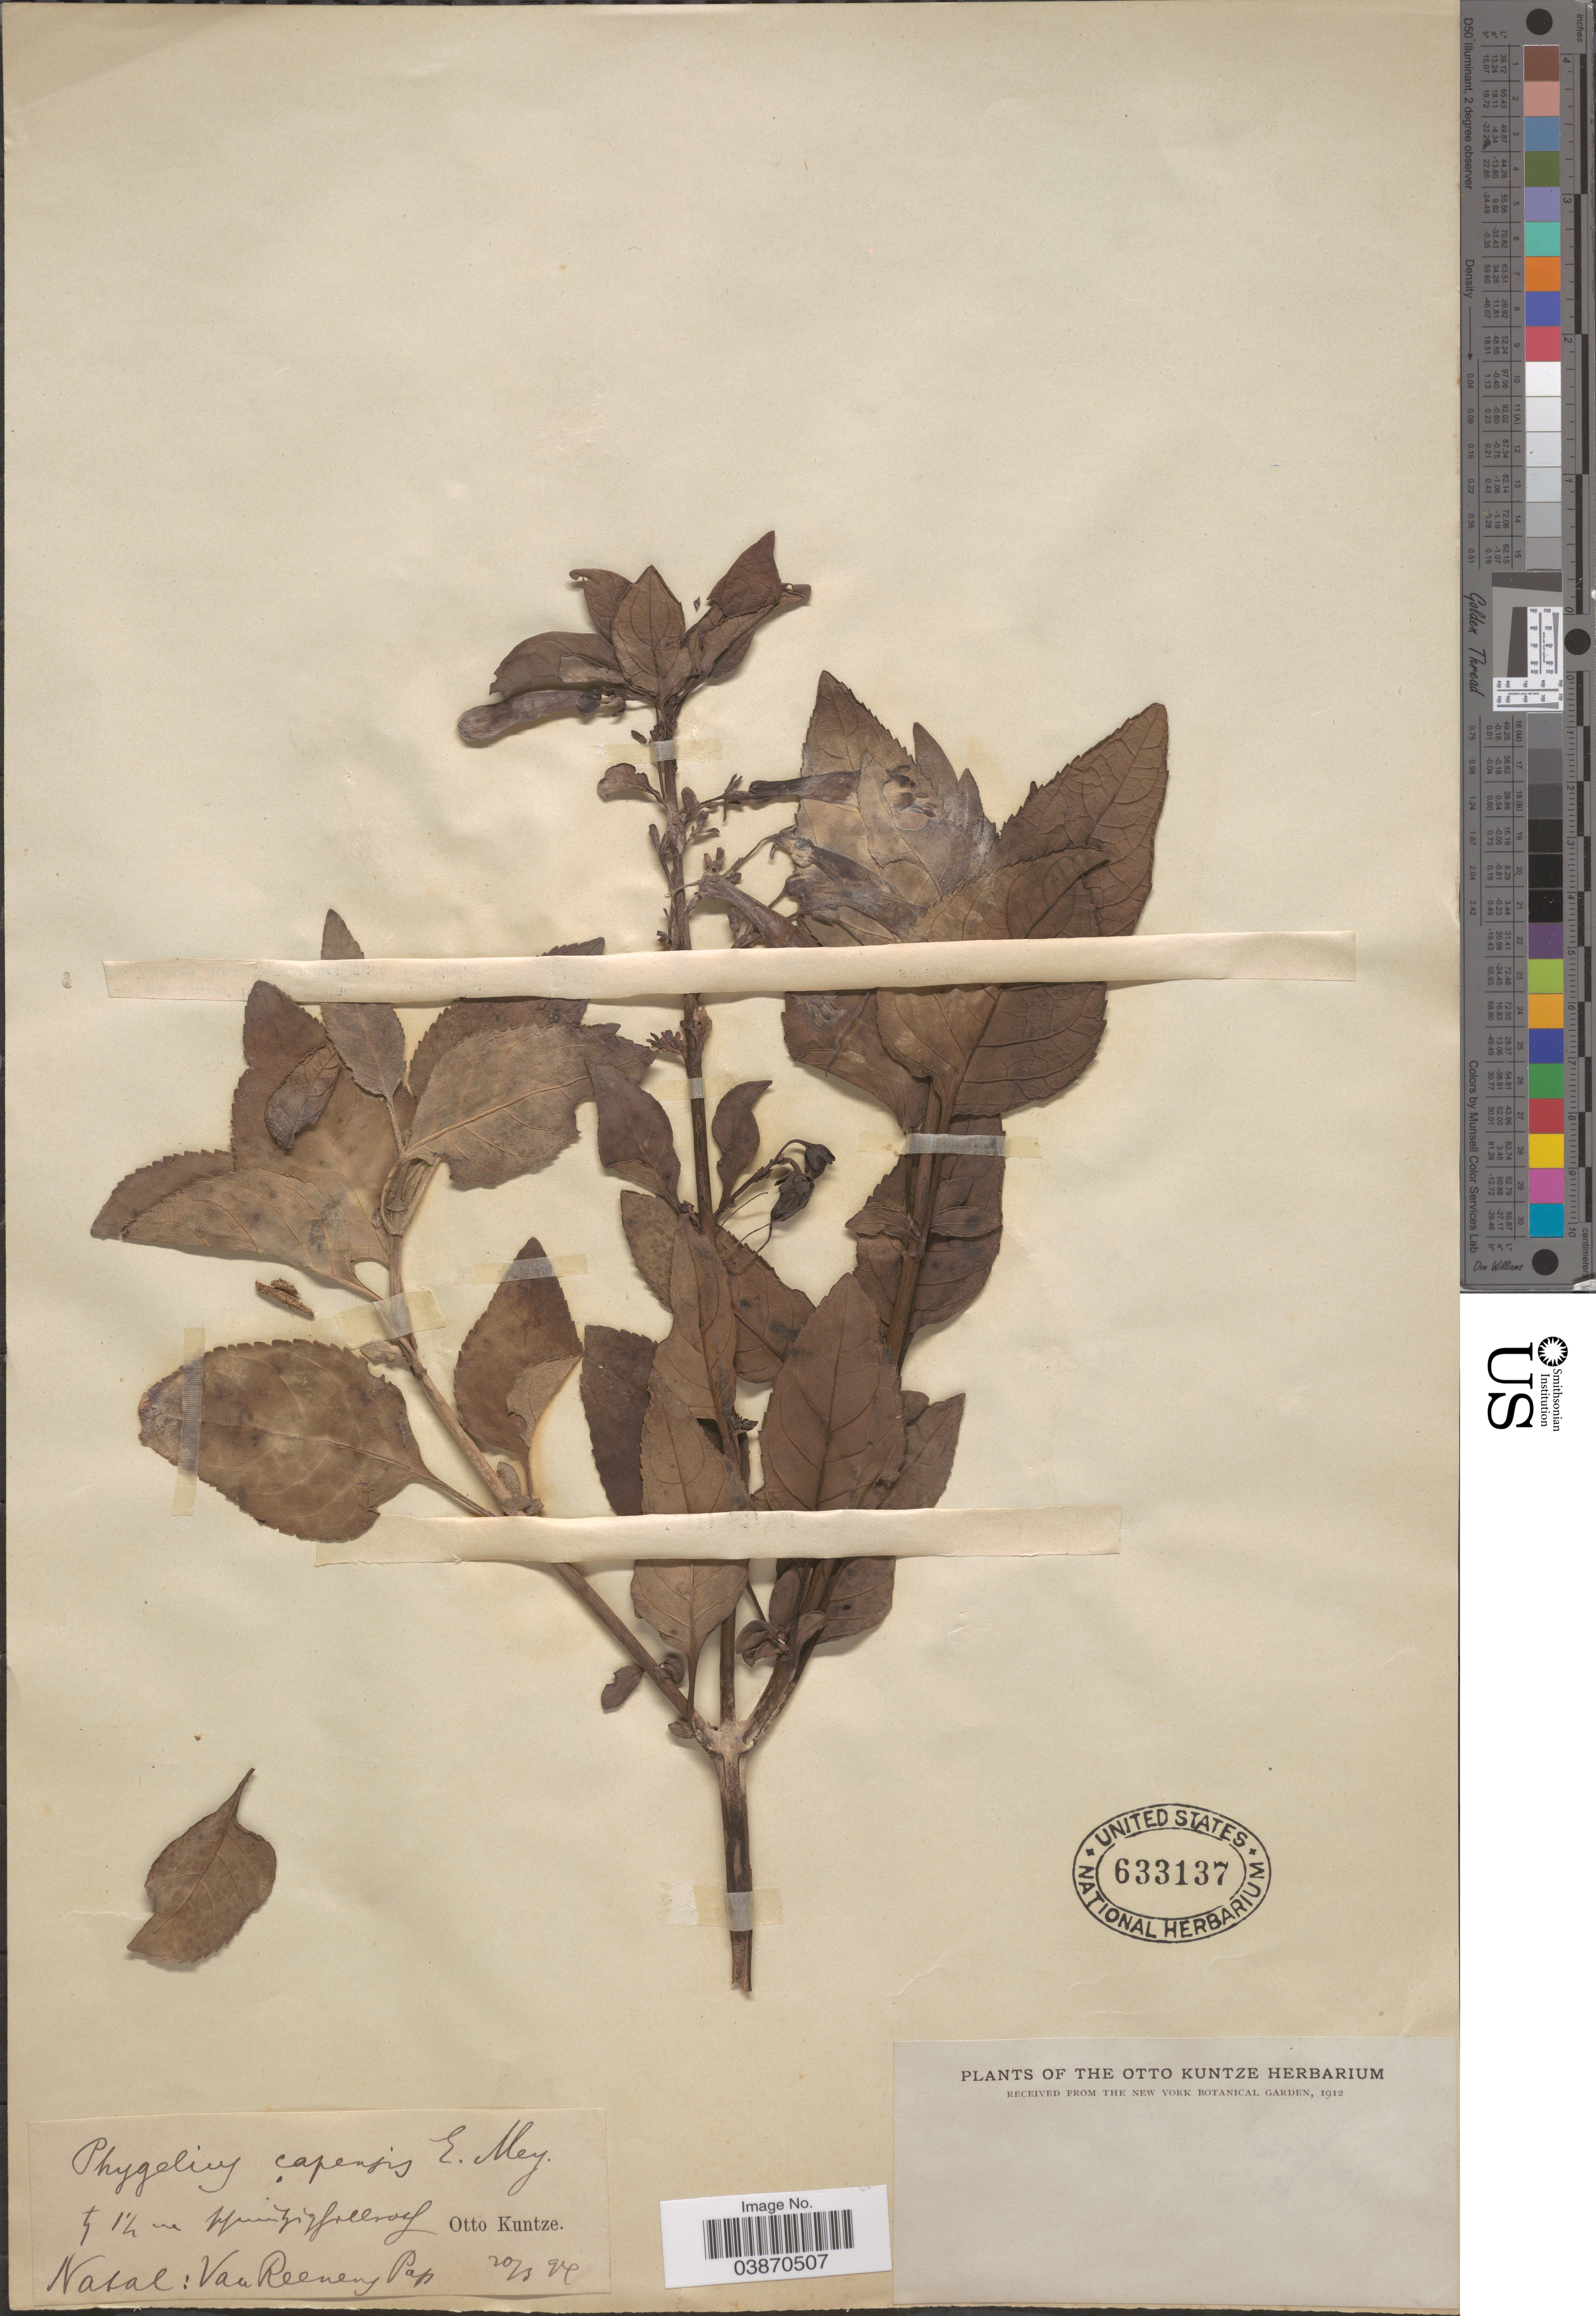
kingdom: Plantae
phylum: Tracheophyta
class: Magnoliopsida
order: Lamiales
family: Scrophulariaceae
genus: Phygelius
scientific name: Phygelius capensis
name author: E. Mey. ex Benth.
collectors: C.E.O. Kuntze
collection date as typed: Transcribed d/m/y: 20/3/97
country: South Africa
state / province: KwaZulu-Natal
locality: Van Reeney Pap.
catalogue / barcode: US 633137